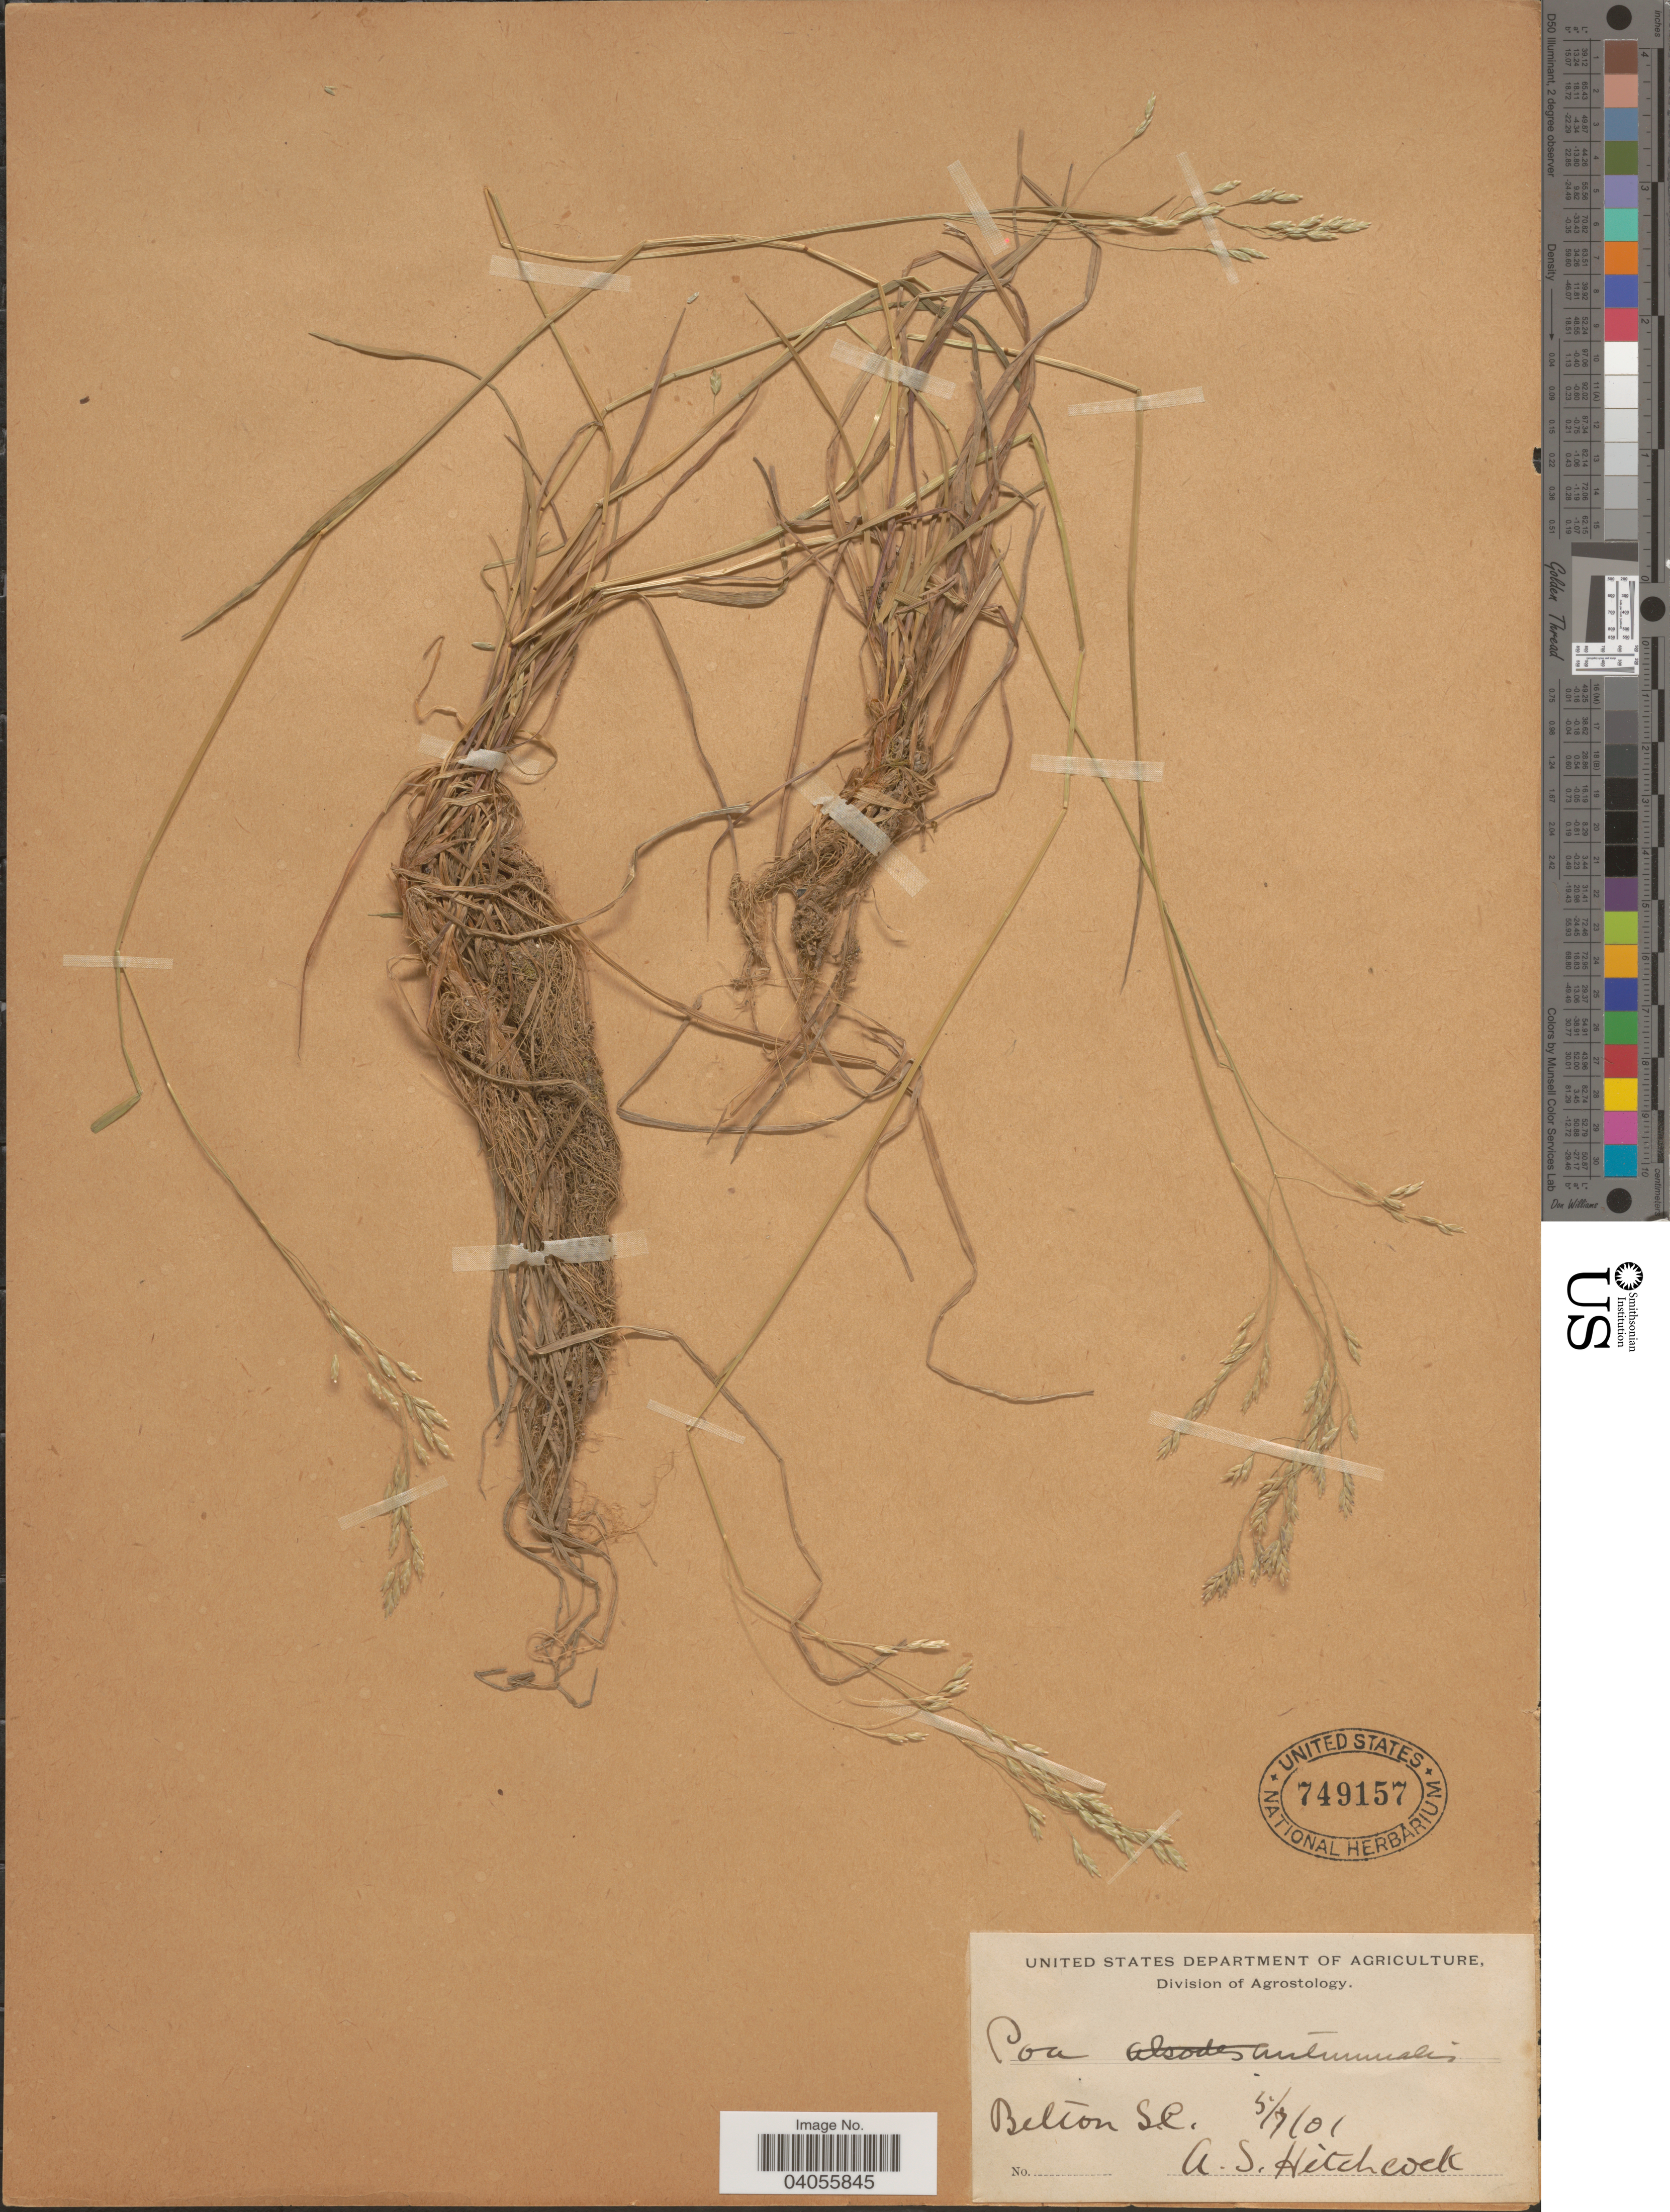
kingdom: Plantae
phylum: Tracheophyta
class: Liliopsida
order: Poales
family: Poaceae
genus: Poa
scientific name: Poa autumnalis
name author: Muhl. ex Elliott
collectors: A. S. Hitchcock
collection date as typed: Transcribed d/m/y: 7/5/1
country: United States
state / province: South Carolina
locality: Belton.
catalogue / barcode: US 749157